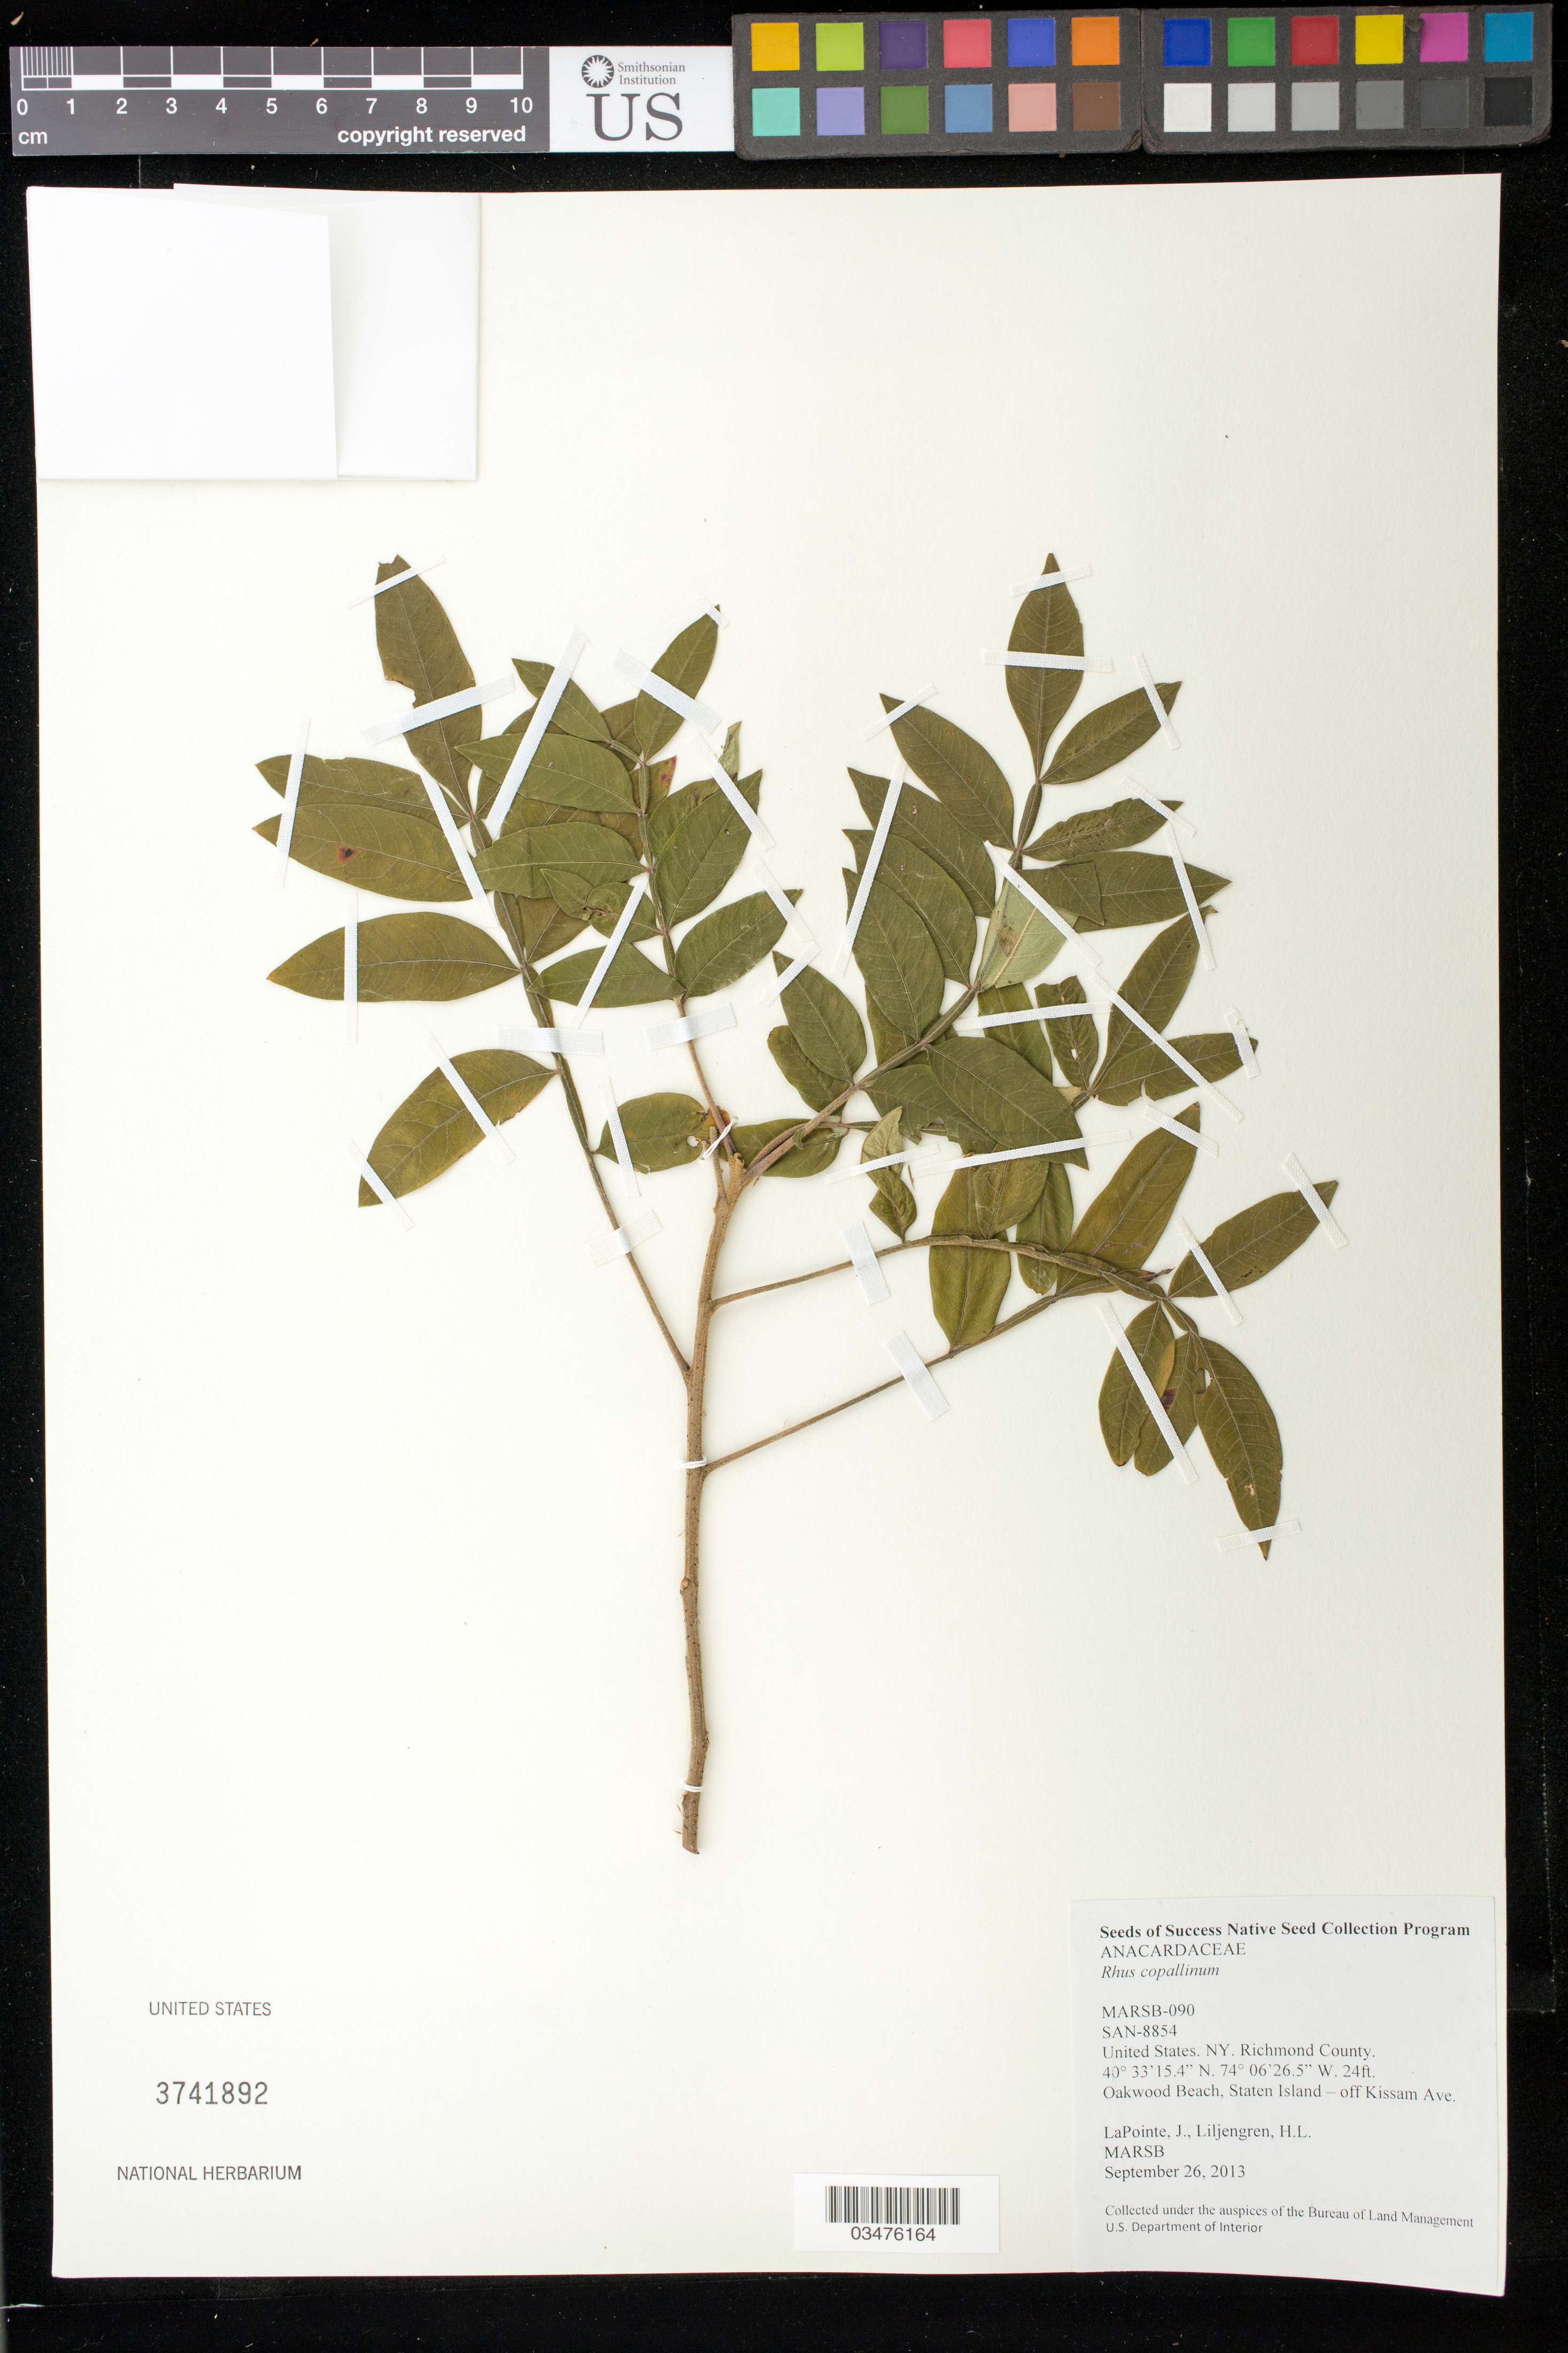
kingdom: Plantae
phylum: Tracheophyta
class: Magnoliopsida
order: Sapindales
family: Anacardiaceae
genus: Rhus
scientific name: Rhus copallinum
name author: L.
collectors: J. LaPointe & H. Liljengren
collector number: MARSB-090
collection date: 2013-09-26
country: United States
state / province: New York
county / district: Richmond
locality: Oakwood Beach, Staten Island- off Kissam Ave.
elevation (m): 7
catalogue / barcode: US 3741892